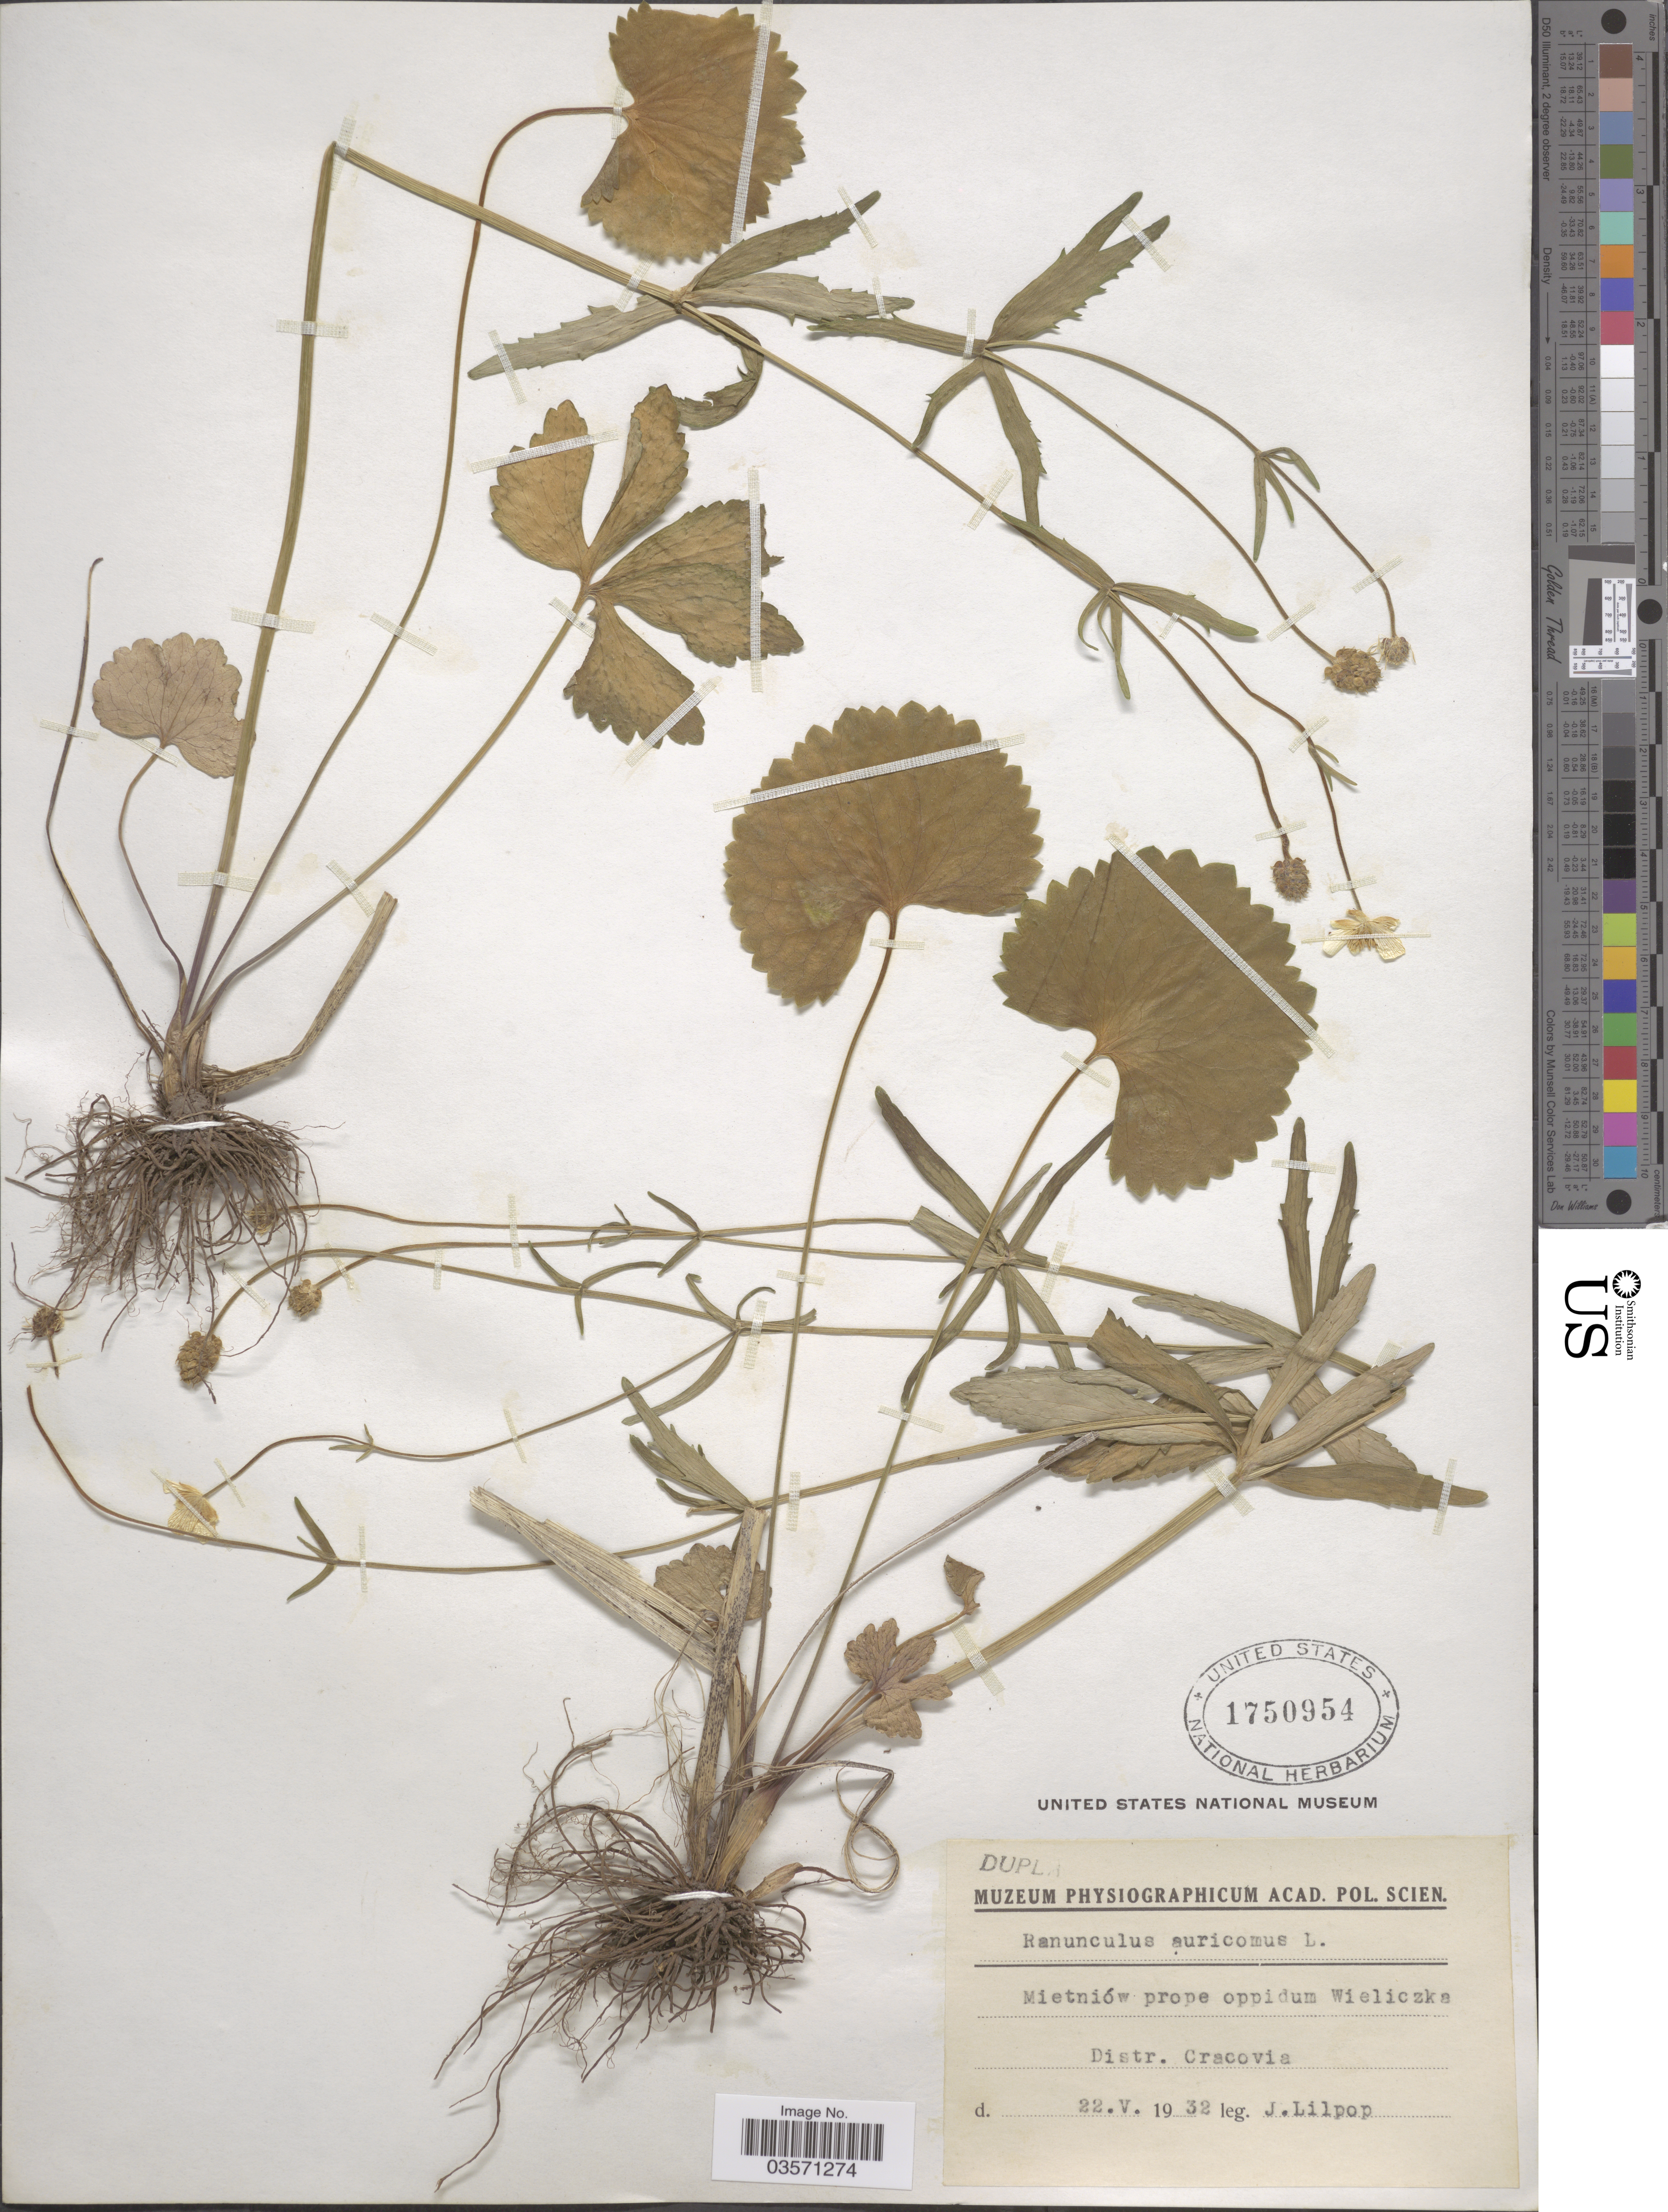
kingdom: Plantae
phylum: Tracheophyta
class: Magnoliopsida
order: Ranunculales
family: Ranunculaceae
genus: Ranunculus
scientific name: Ranunculus auricomus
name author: L.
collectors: J. Lilpop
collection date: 1932-05-22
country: Poland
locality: Mietniów prope oppidum Wieliczka. Distr. Cracovia.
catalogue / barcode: US 1750954